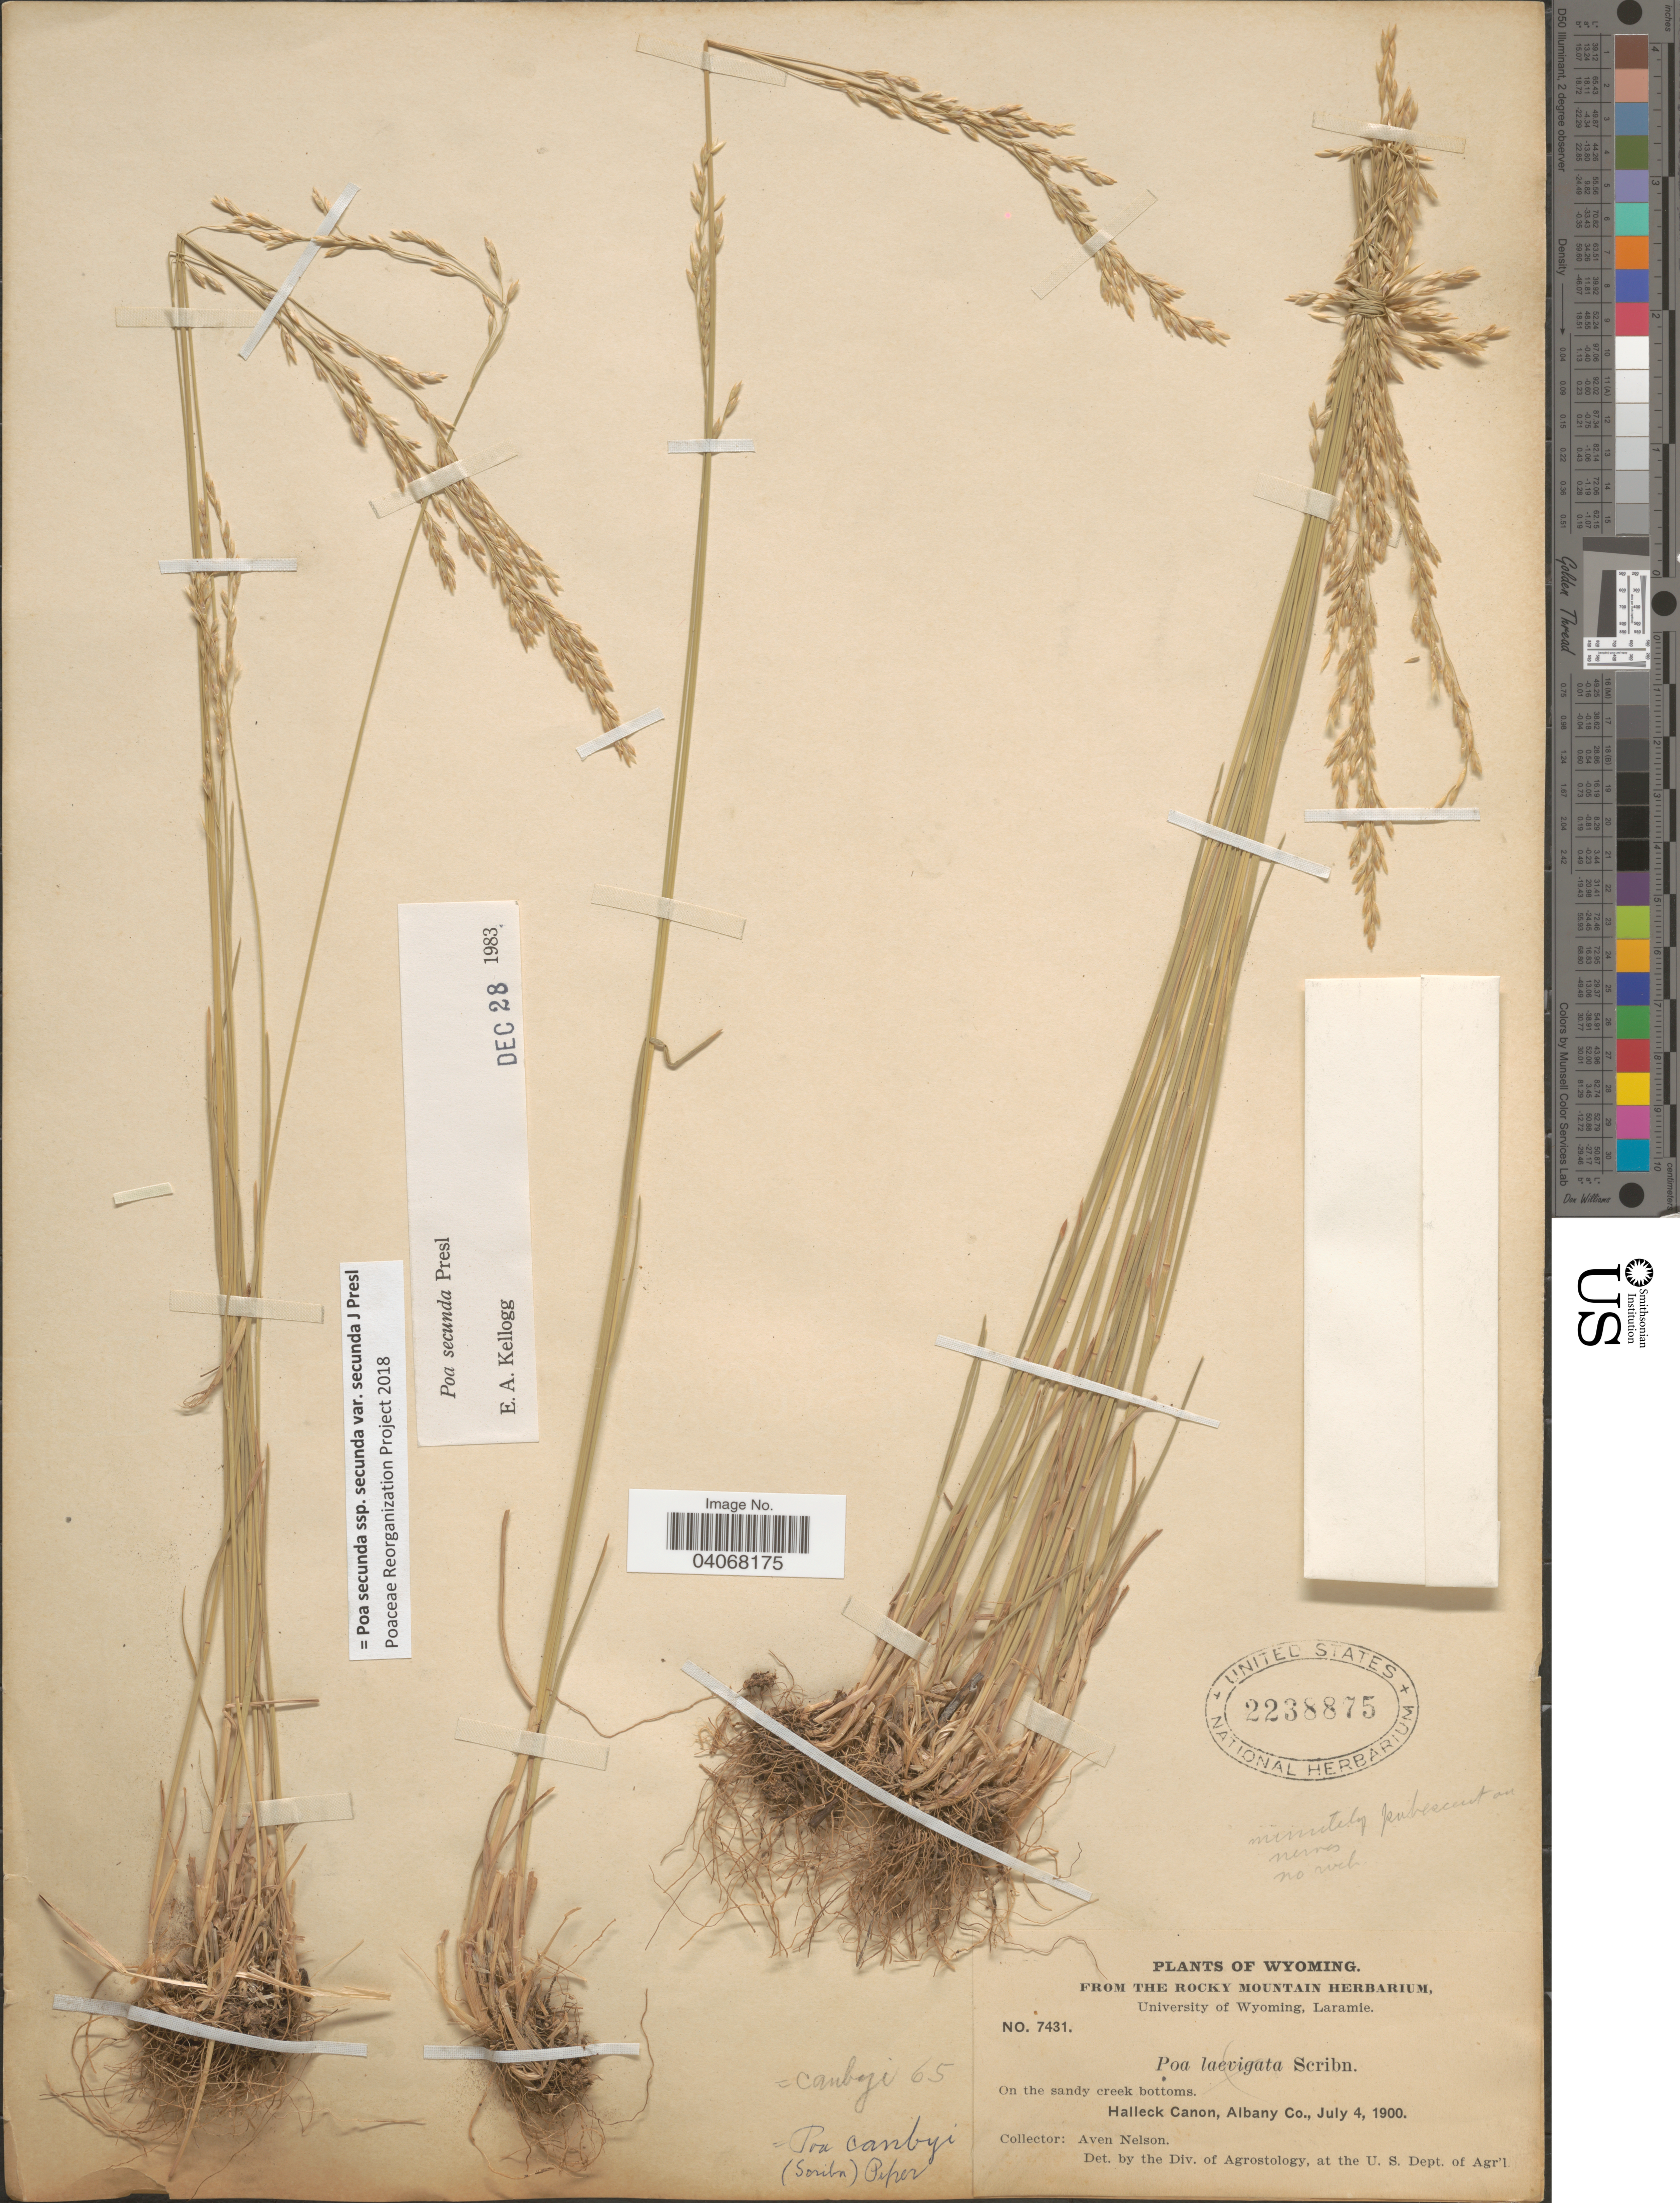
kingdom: Plantae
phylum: Tracheophyta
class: Liliopsida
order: Poales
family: Poaceae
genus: Poa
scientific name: Poa secunda subsp. secunda var. secunda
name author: J. Presl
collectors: A. Nelson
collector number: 7431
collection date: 1900-07-04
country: United States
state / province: Wyoming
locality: Halleck Canon, Albany Co.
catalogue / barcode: US 2238875